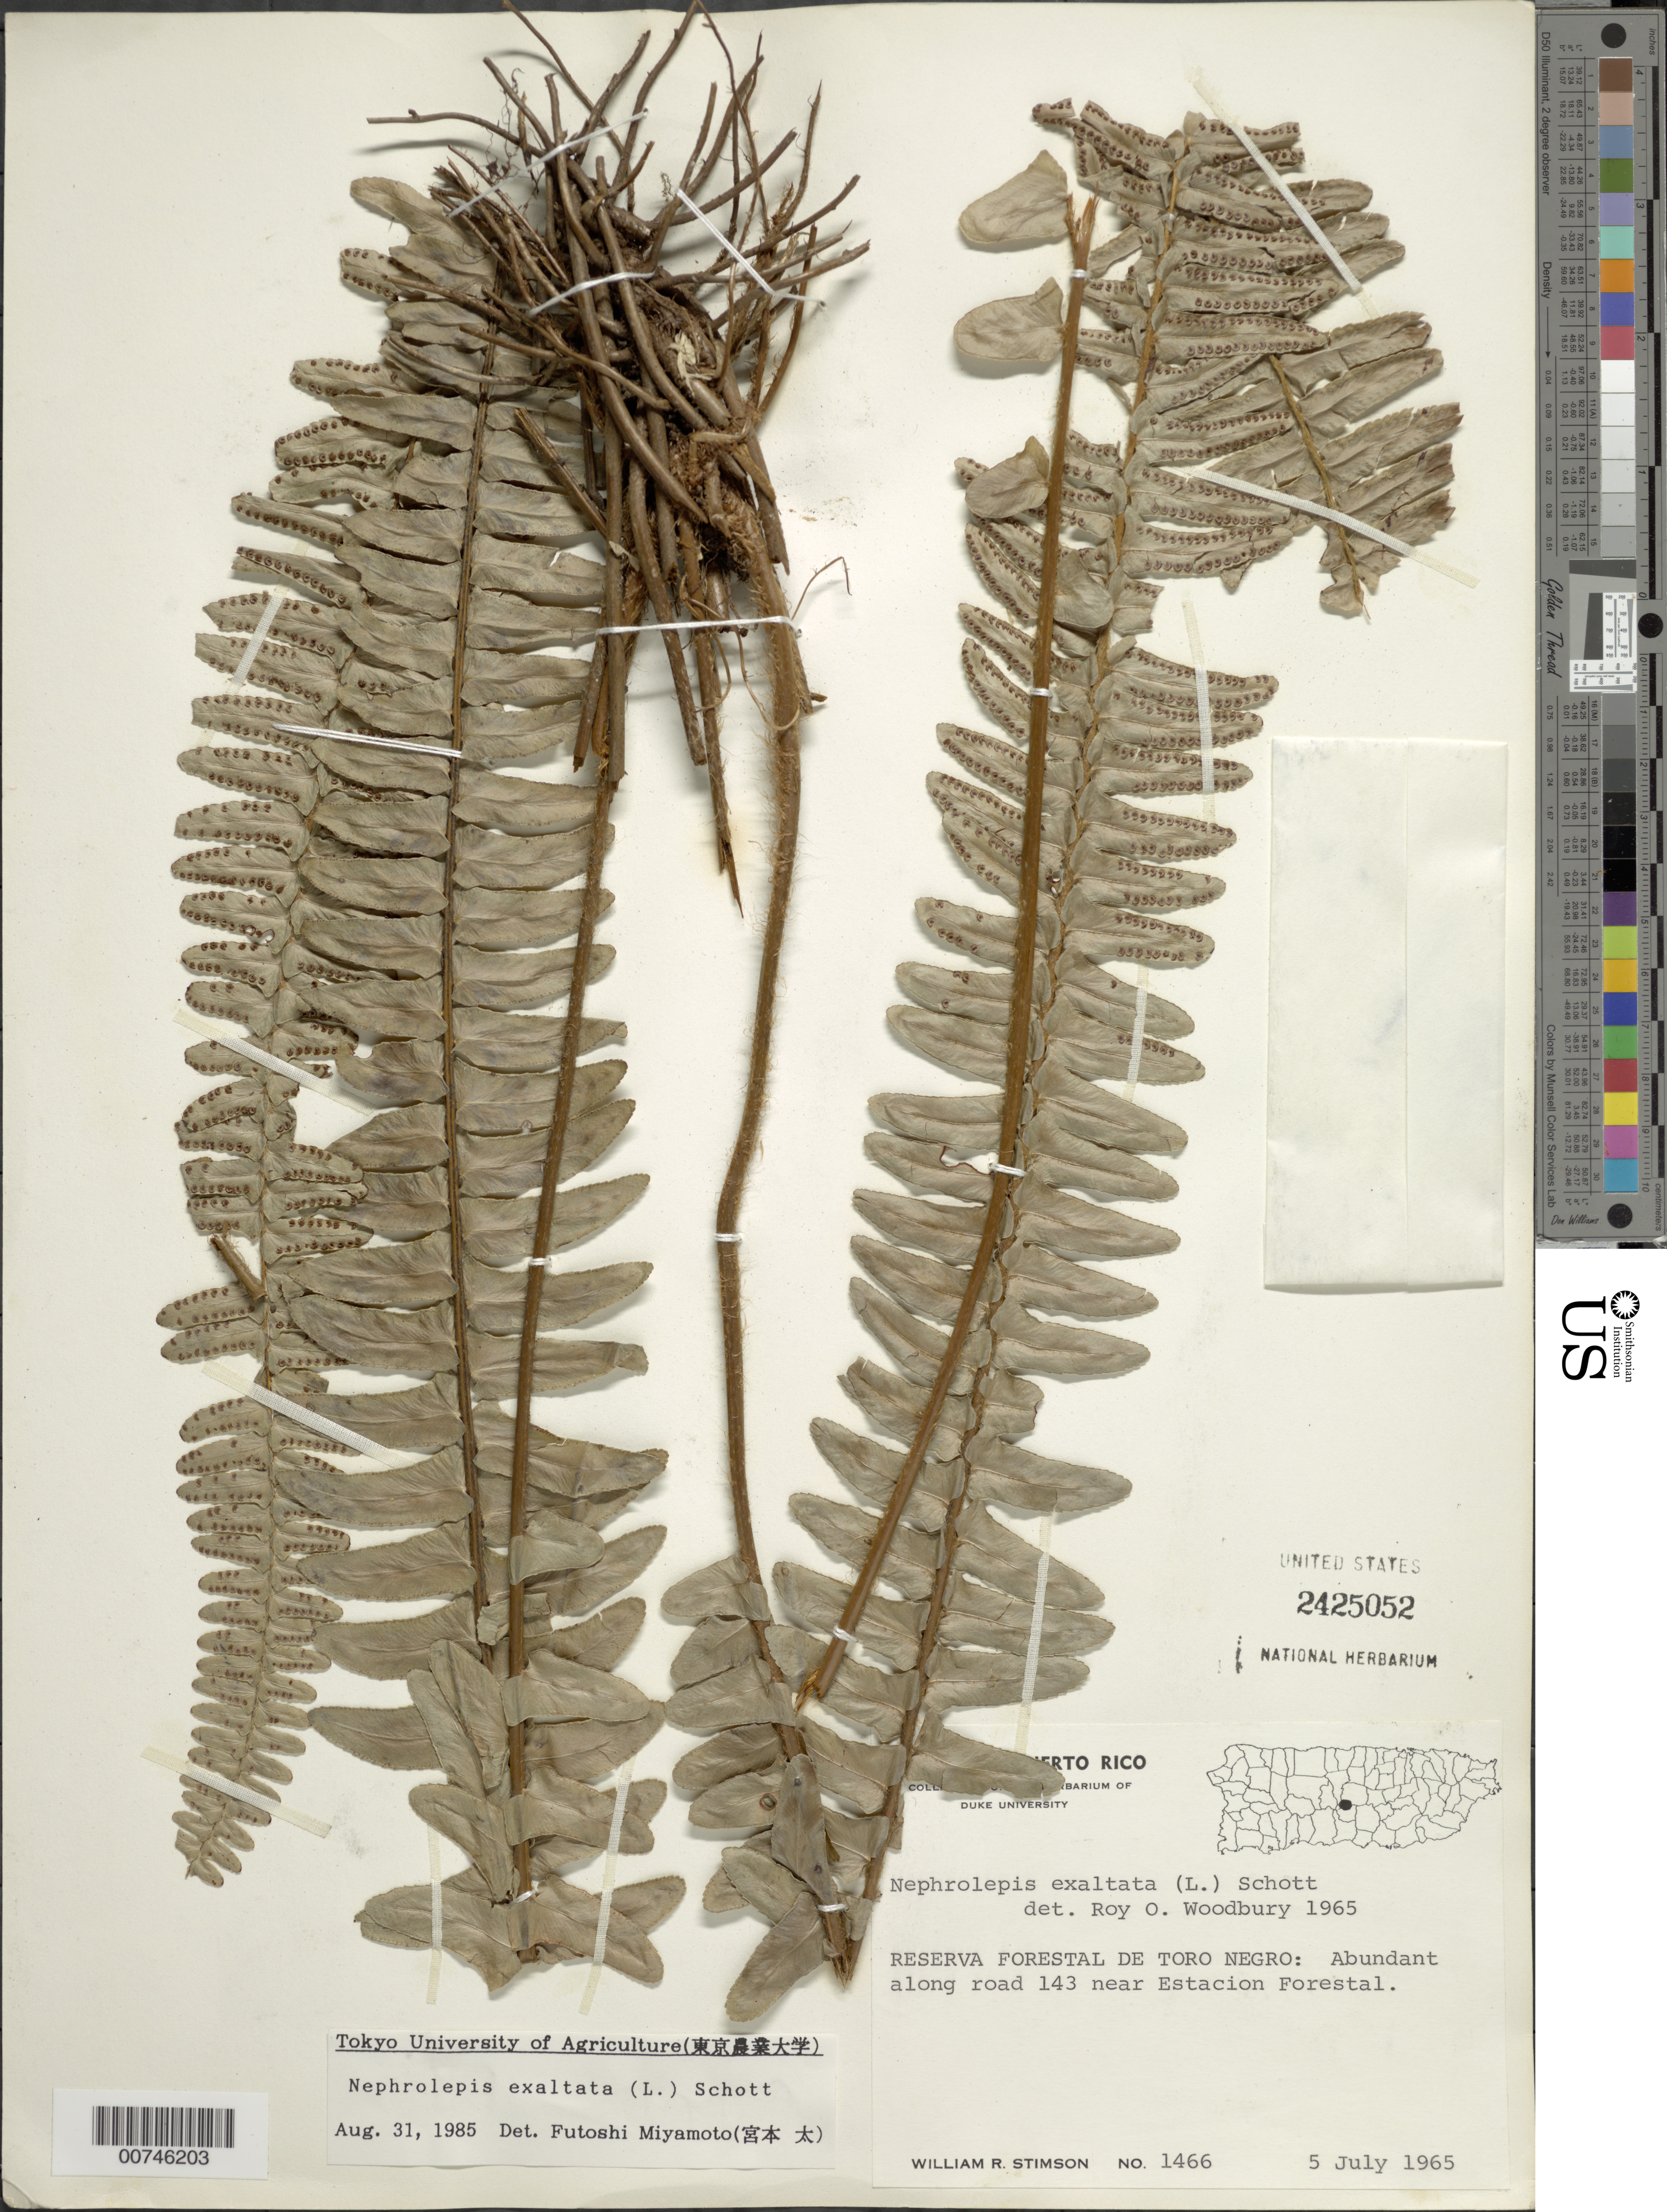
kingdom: Plantae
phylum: Tracheophyta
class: Polypodiopsida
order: Polypodiales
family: Nephrolepidaceae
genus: Nephrolepis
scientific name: Nephrolepis exaltata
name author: (L.) Schott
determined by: Miyamoto, Futoshi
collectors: W. R. Stimson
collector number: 1466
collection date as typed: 05 Jul 1965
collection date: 1965-07-05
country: Puerto Rico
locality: Reserva Forestal de Toro Negro: Abundant along road 143 near Estación Forestal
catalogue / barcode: US 2425052